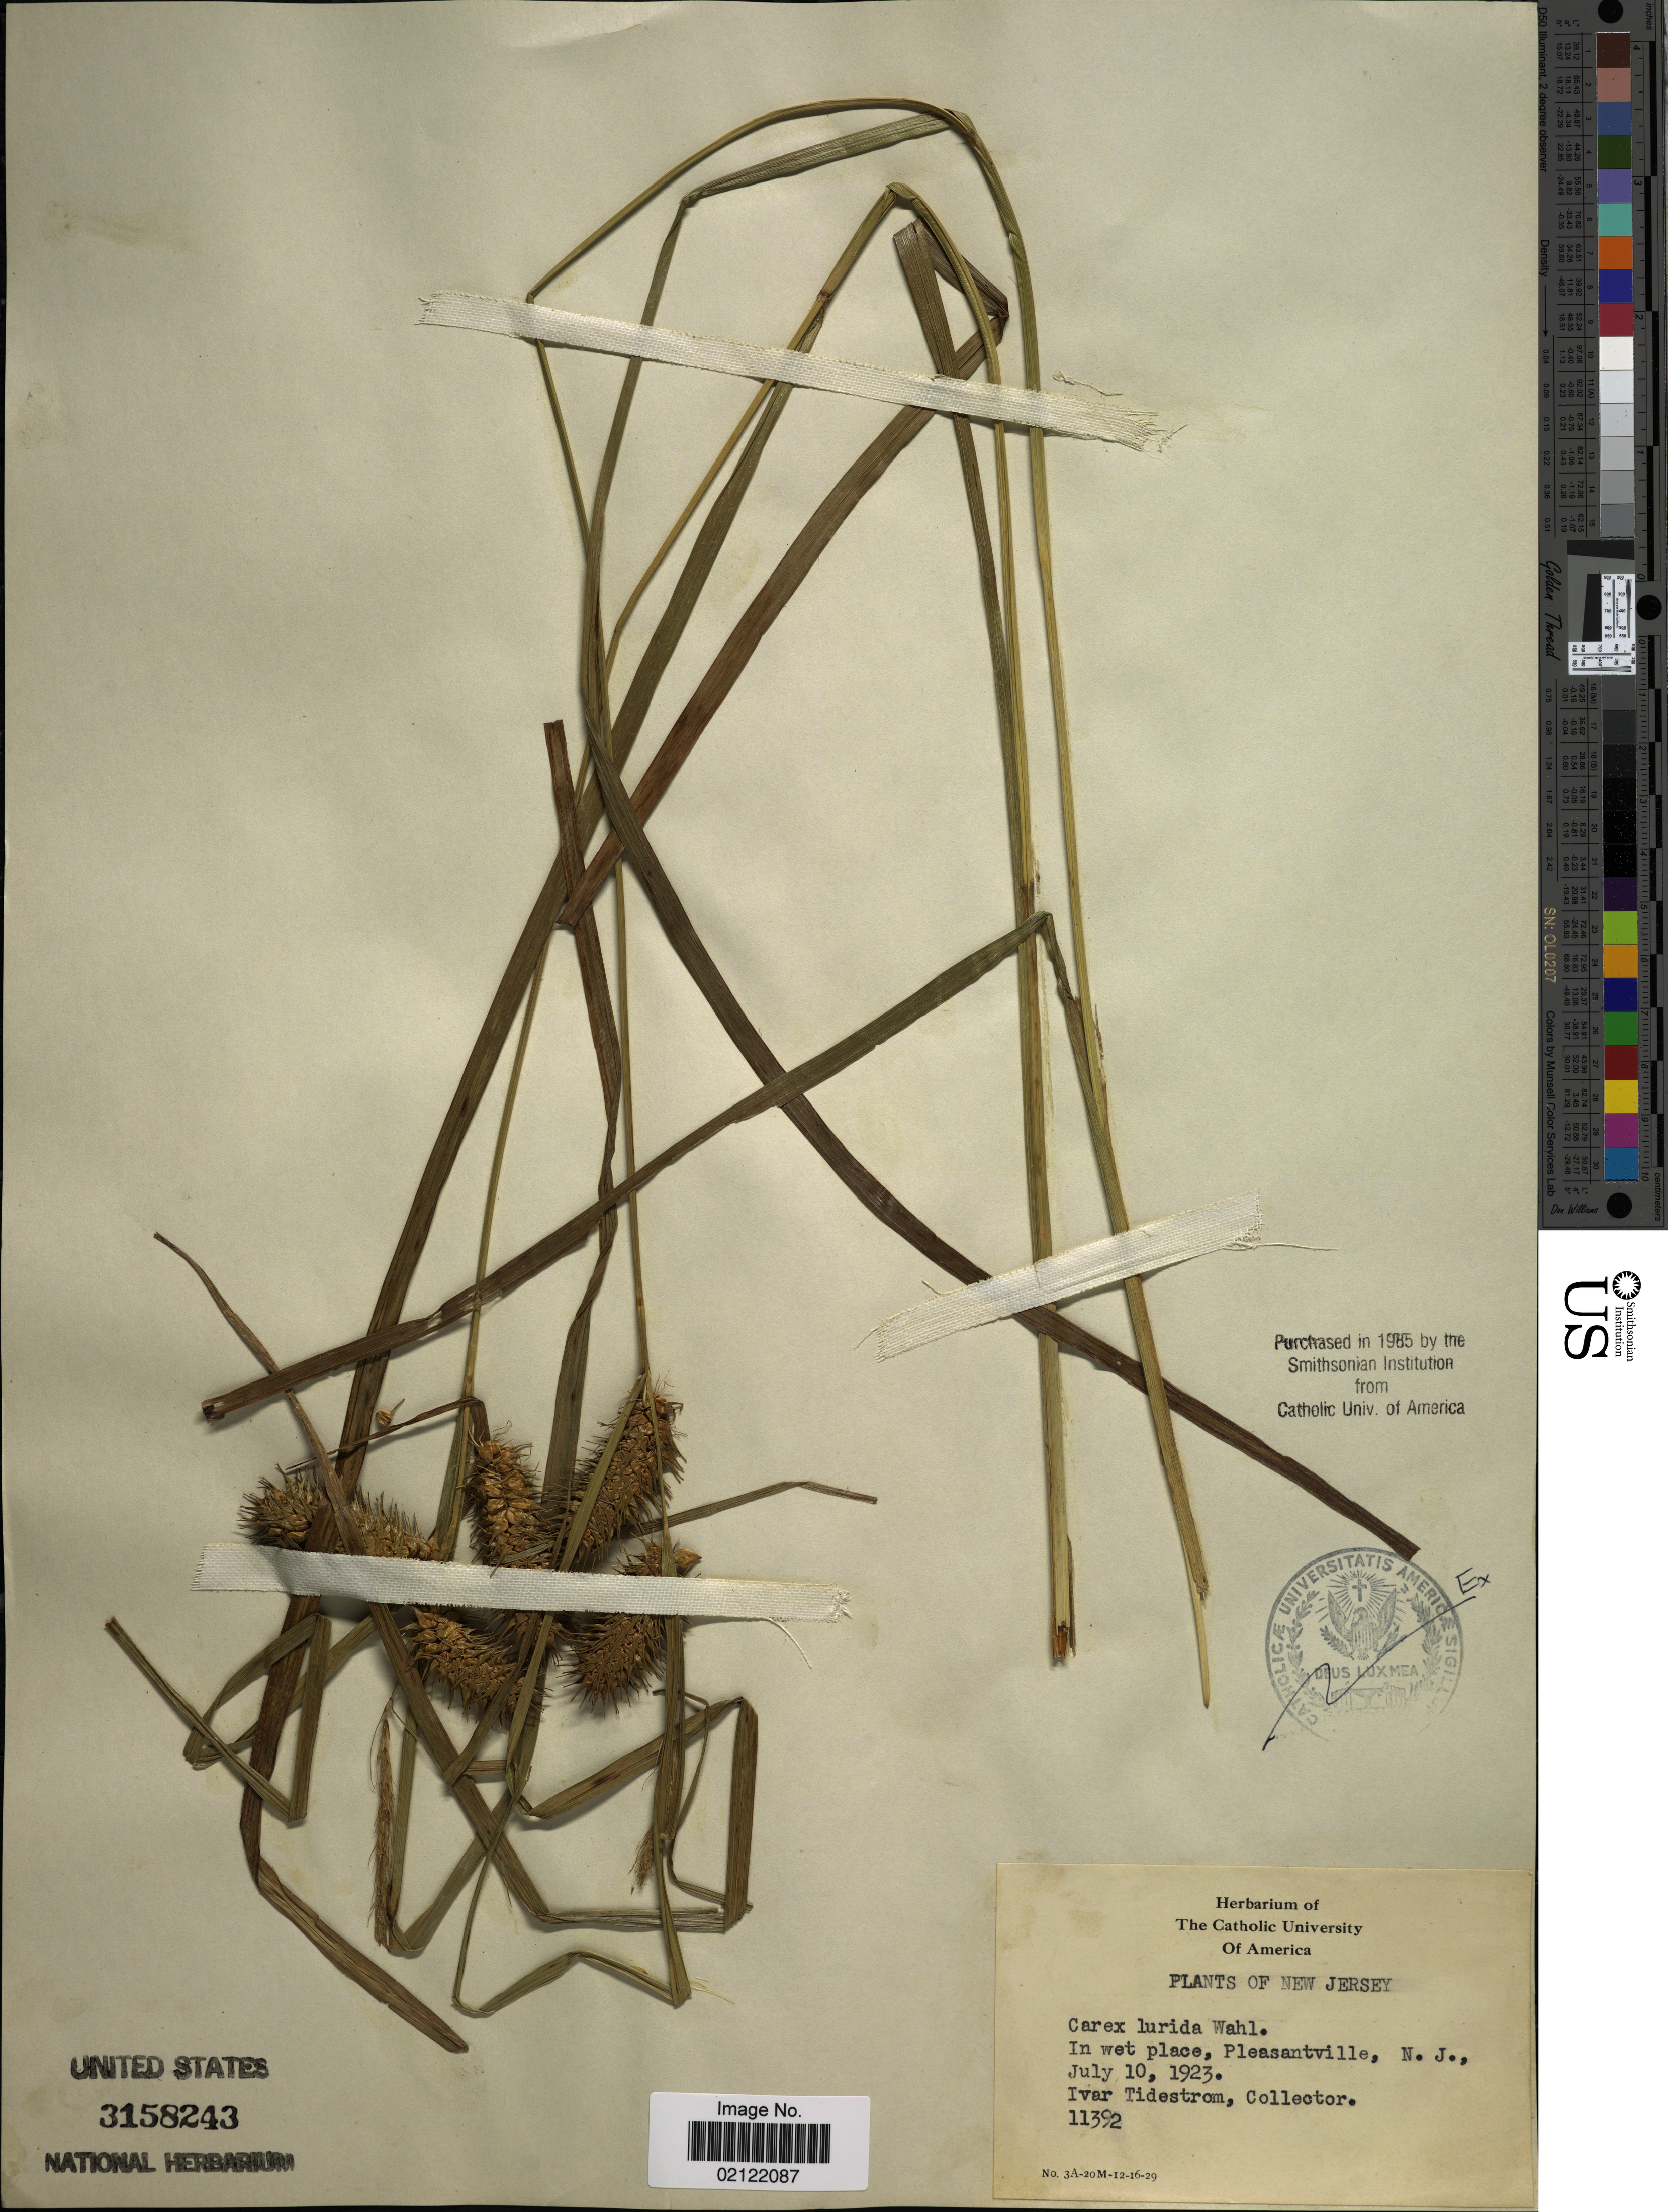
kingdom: Plantae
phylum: Tracheophyta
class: Liliopsida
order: Poales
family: Cyperaceae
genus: Carex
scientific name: Carex lurida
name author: Wahlenb.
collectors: I. F. Tidestrom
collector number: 11392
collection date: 1923-07-10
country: United States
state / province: New Jersey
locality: In wet place, Pleasantville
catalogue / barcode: US 3158243